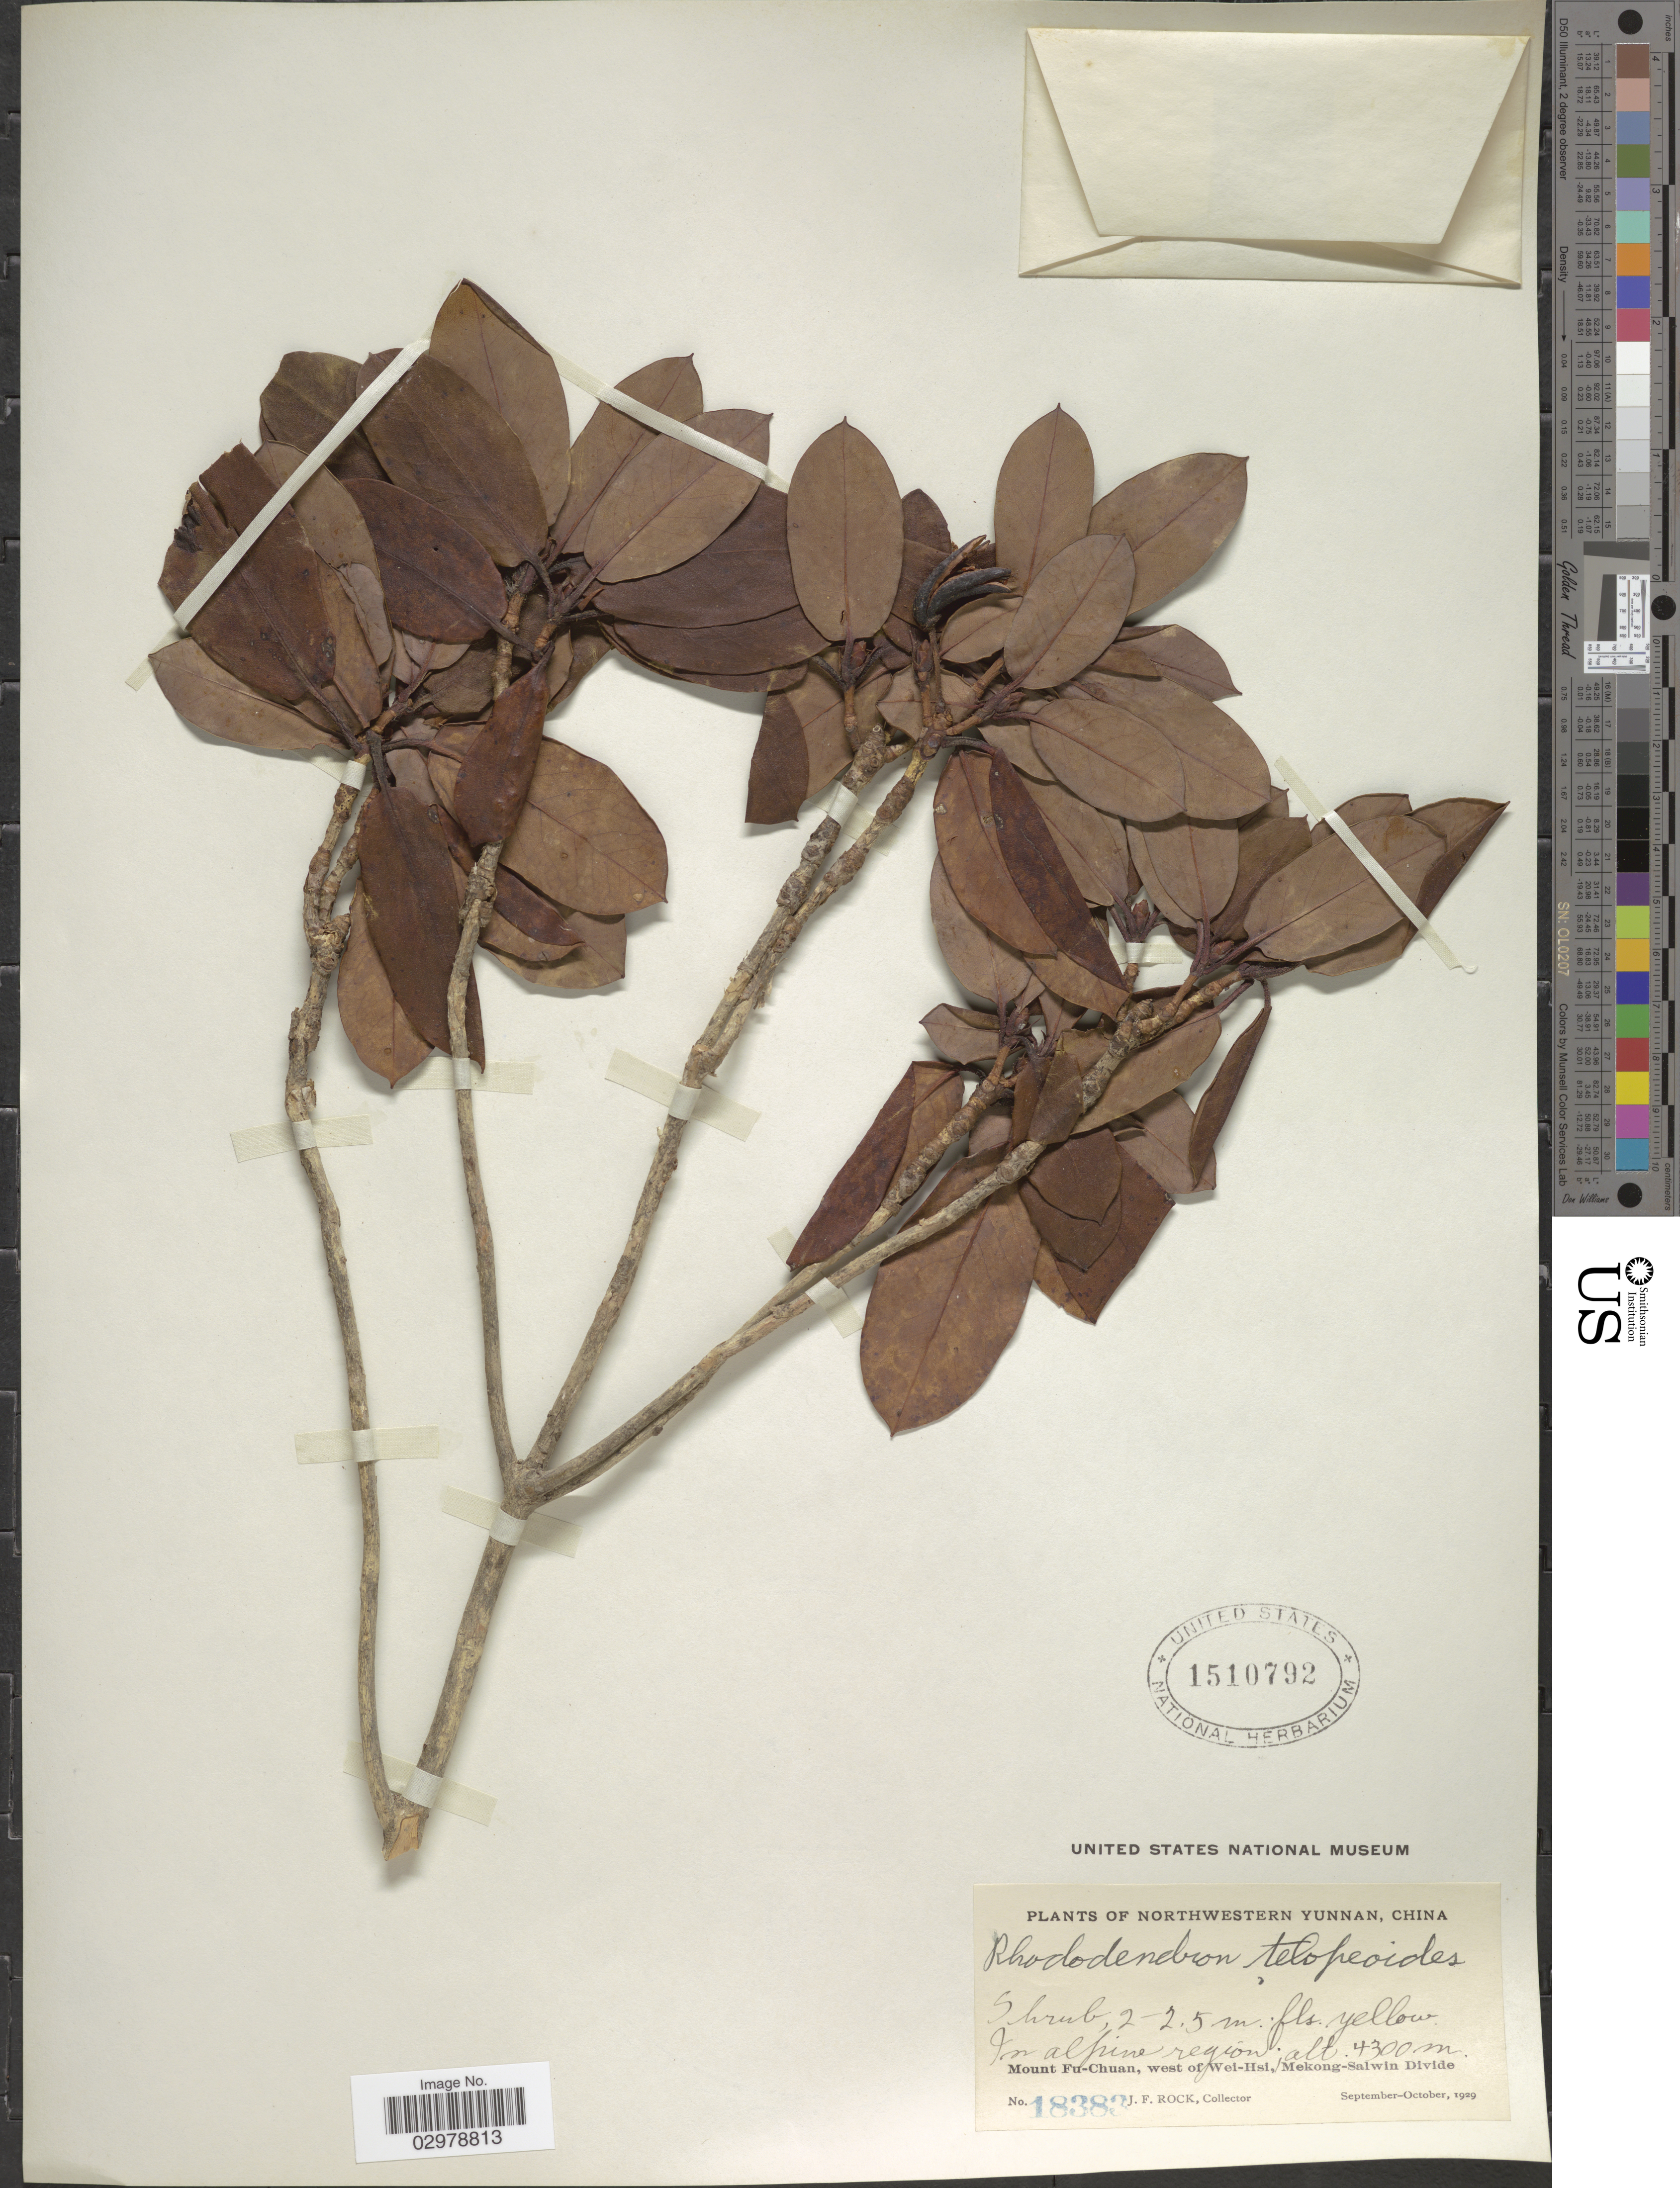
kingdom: Plantae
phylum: Tracheophyta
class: Magnoliopsida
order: Ericales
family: Ericaceae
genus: Rhododendron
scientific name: Rhododendron telopeum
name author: Balf. f. & Forrest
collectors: J. Rock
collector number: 18383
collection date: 1929-09/1929-10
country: China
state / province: Yunnan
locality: Northwestern Yunnan. Mount Fu-Chuan, west of Wei-Hsi, Mekong-Salwin Divide.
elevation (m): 4300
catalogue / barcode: US 1510792